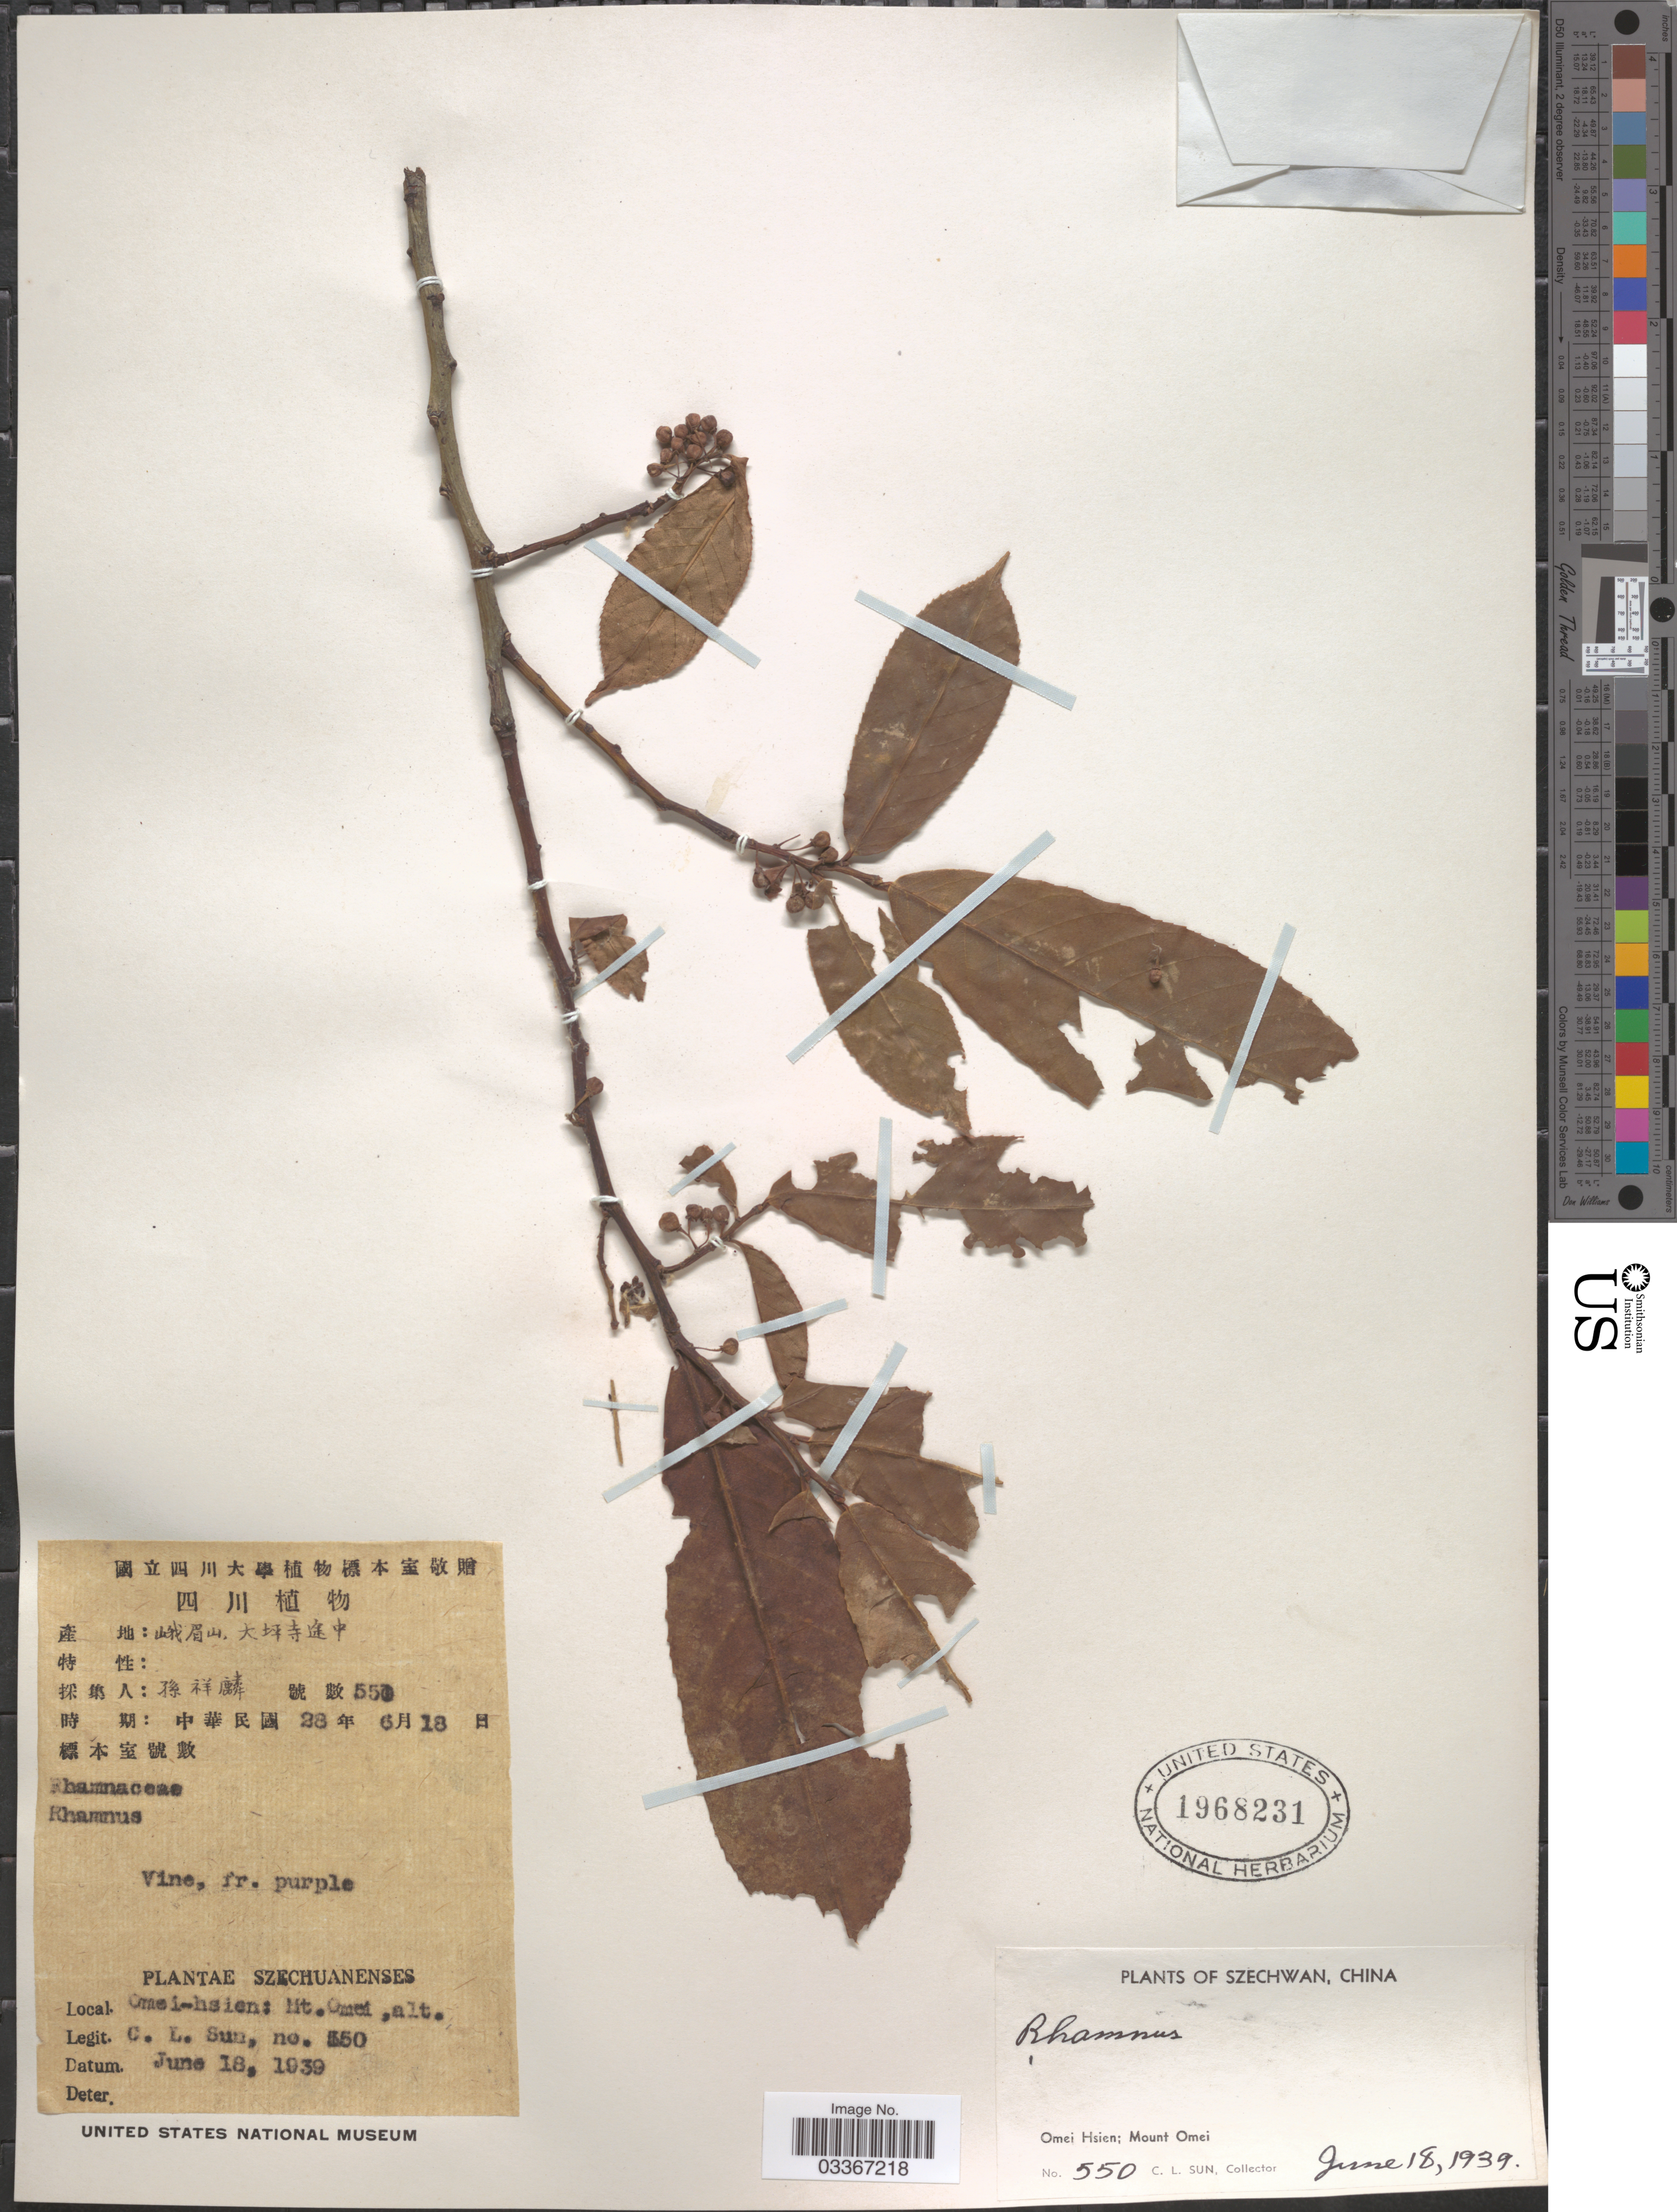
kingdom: Plantae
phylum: Tracheophyta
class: Magnoliopsida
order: Rosales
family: Rhamnaceae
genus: Rhamnus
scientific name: Rhamnus sp.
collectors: C. Sun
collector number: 550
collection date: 1939-06-18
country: China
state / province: Sichuan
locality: Szechwan. Omei Hsien; Mount Omei.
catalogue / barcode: US 1968231